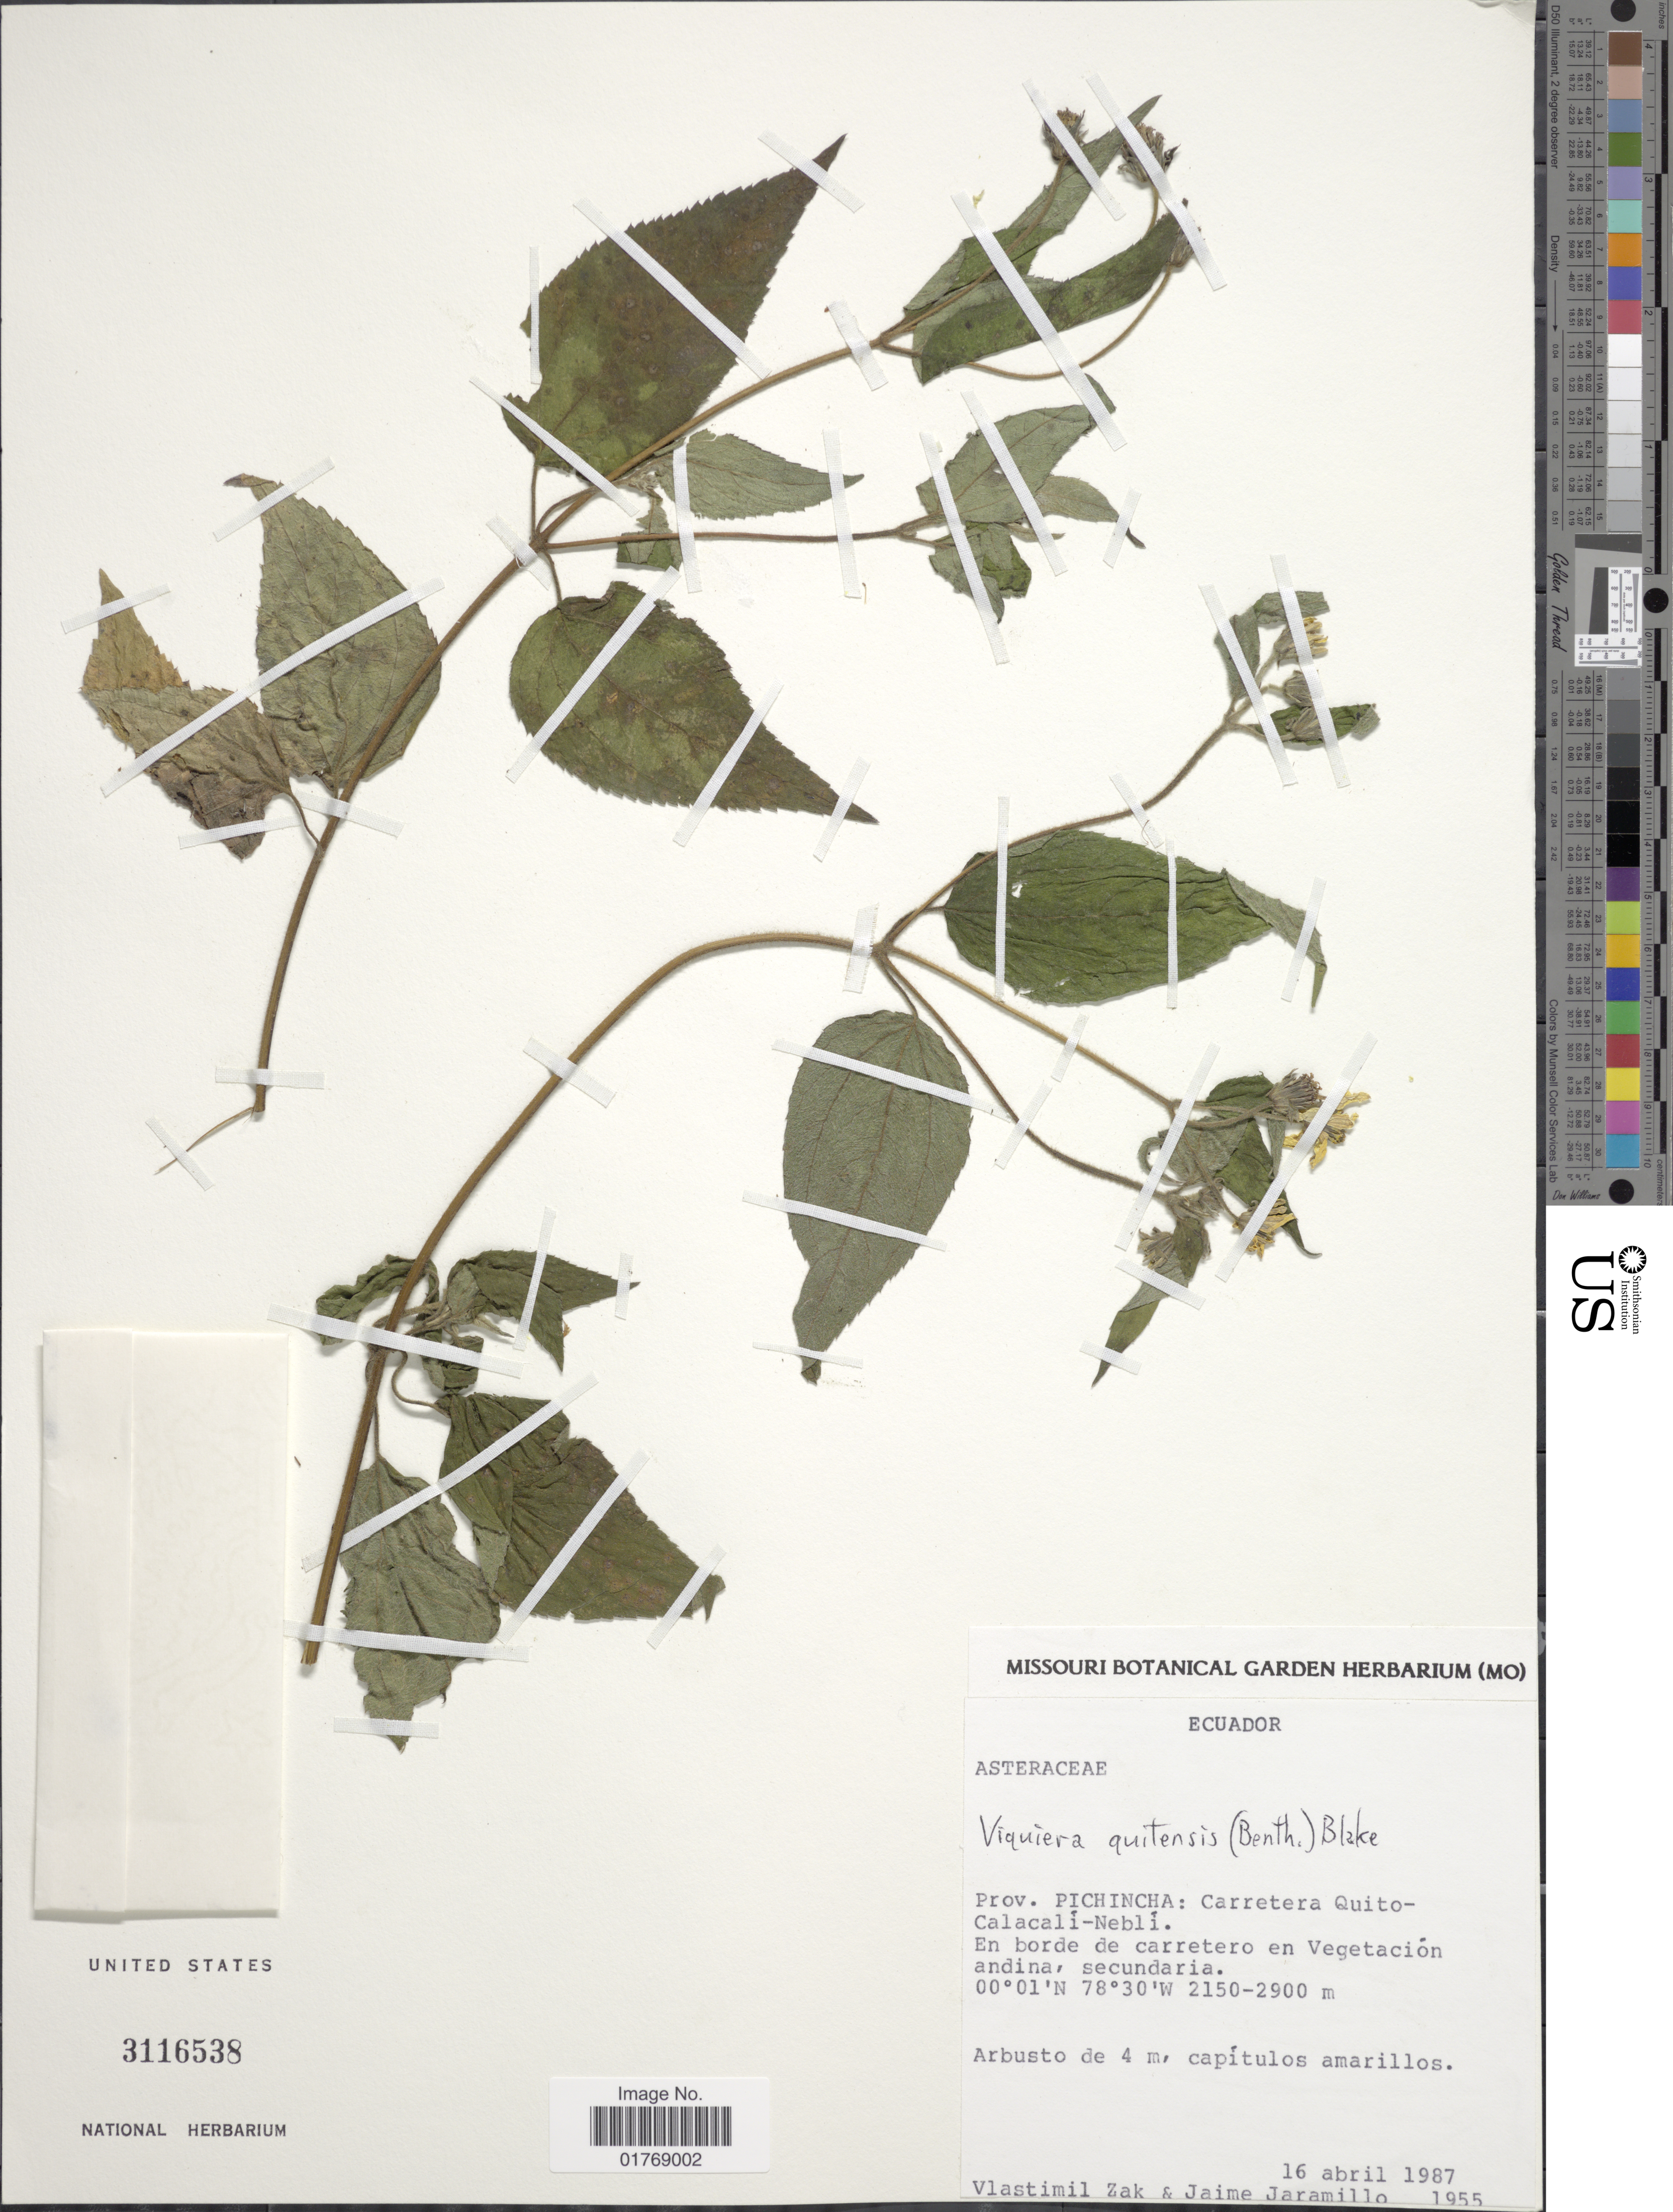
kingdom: Plantae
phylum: Tracheophyta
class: Magnoliopsida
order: Asterales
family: Asteraceae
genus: Viguiera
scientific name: Viguiera quitensis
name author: (Benth.) S.F. Blake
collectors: V. Zak & J. Jaramillo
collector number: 1955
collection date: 1987-04-16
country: Ecuador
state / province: Pichincha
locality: Prov. Pichincha: Carretera Quito-Calacalí-Neblí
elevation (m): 2150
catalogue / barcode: US 3116538